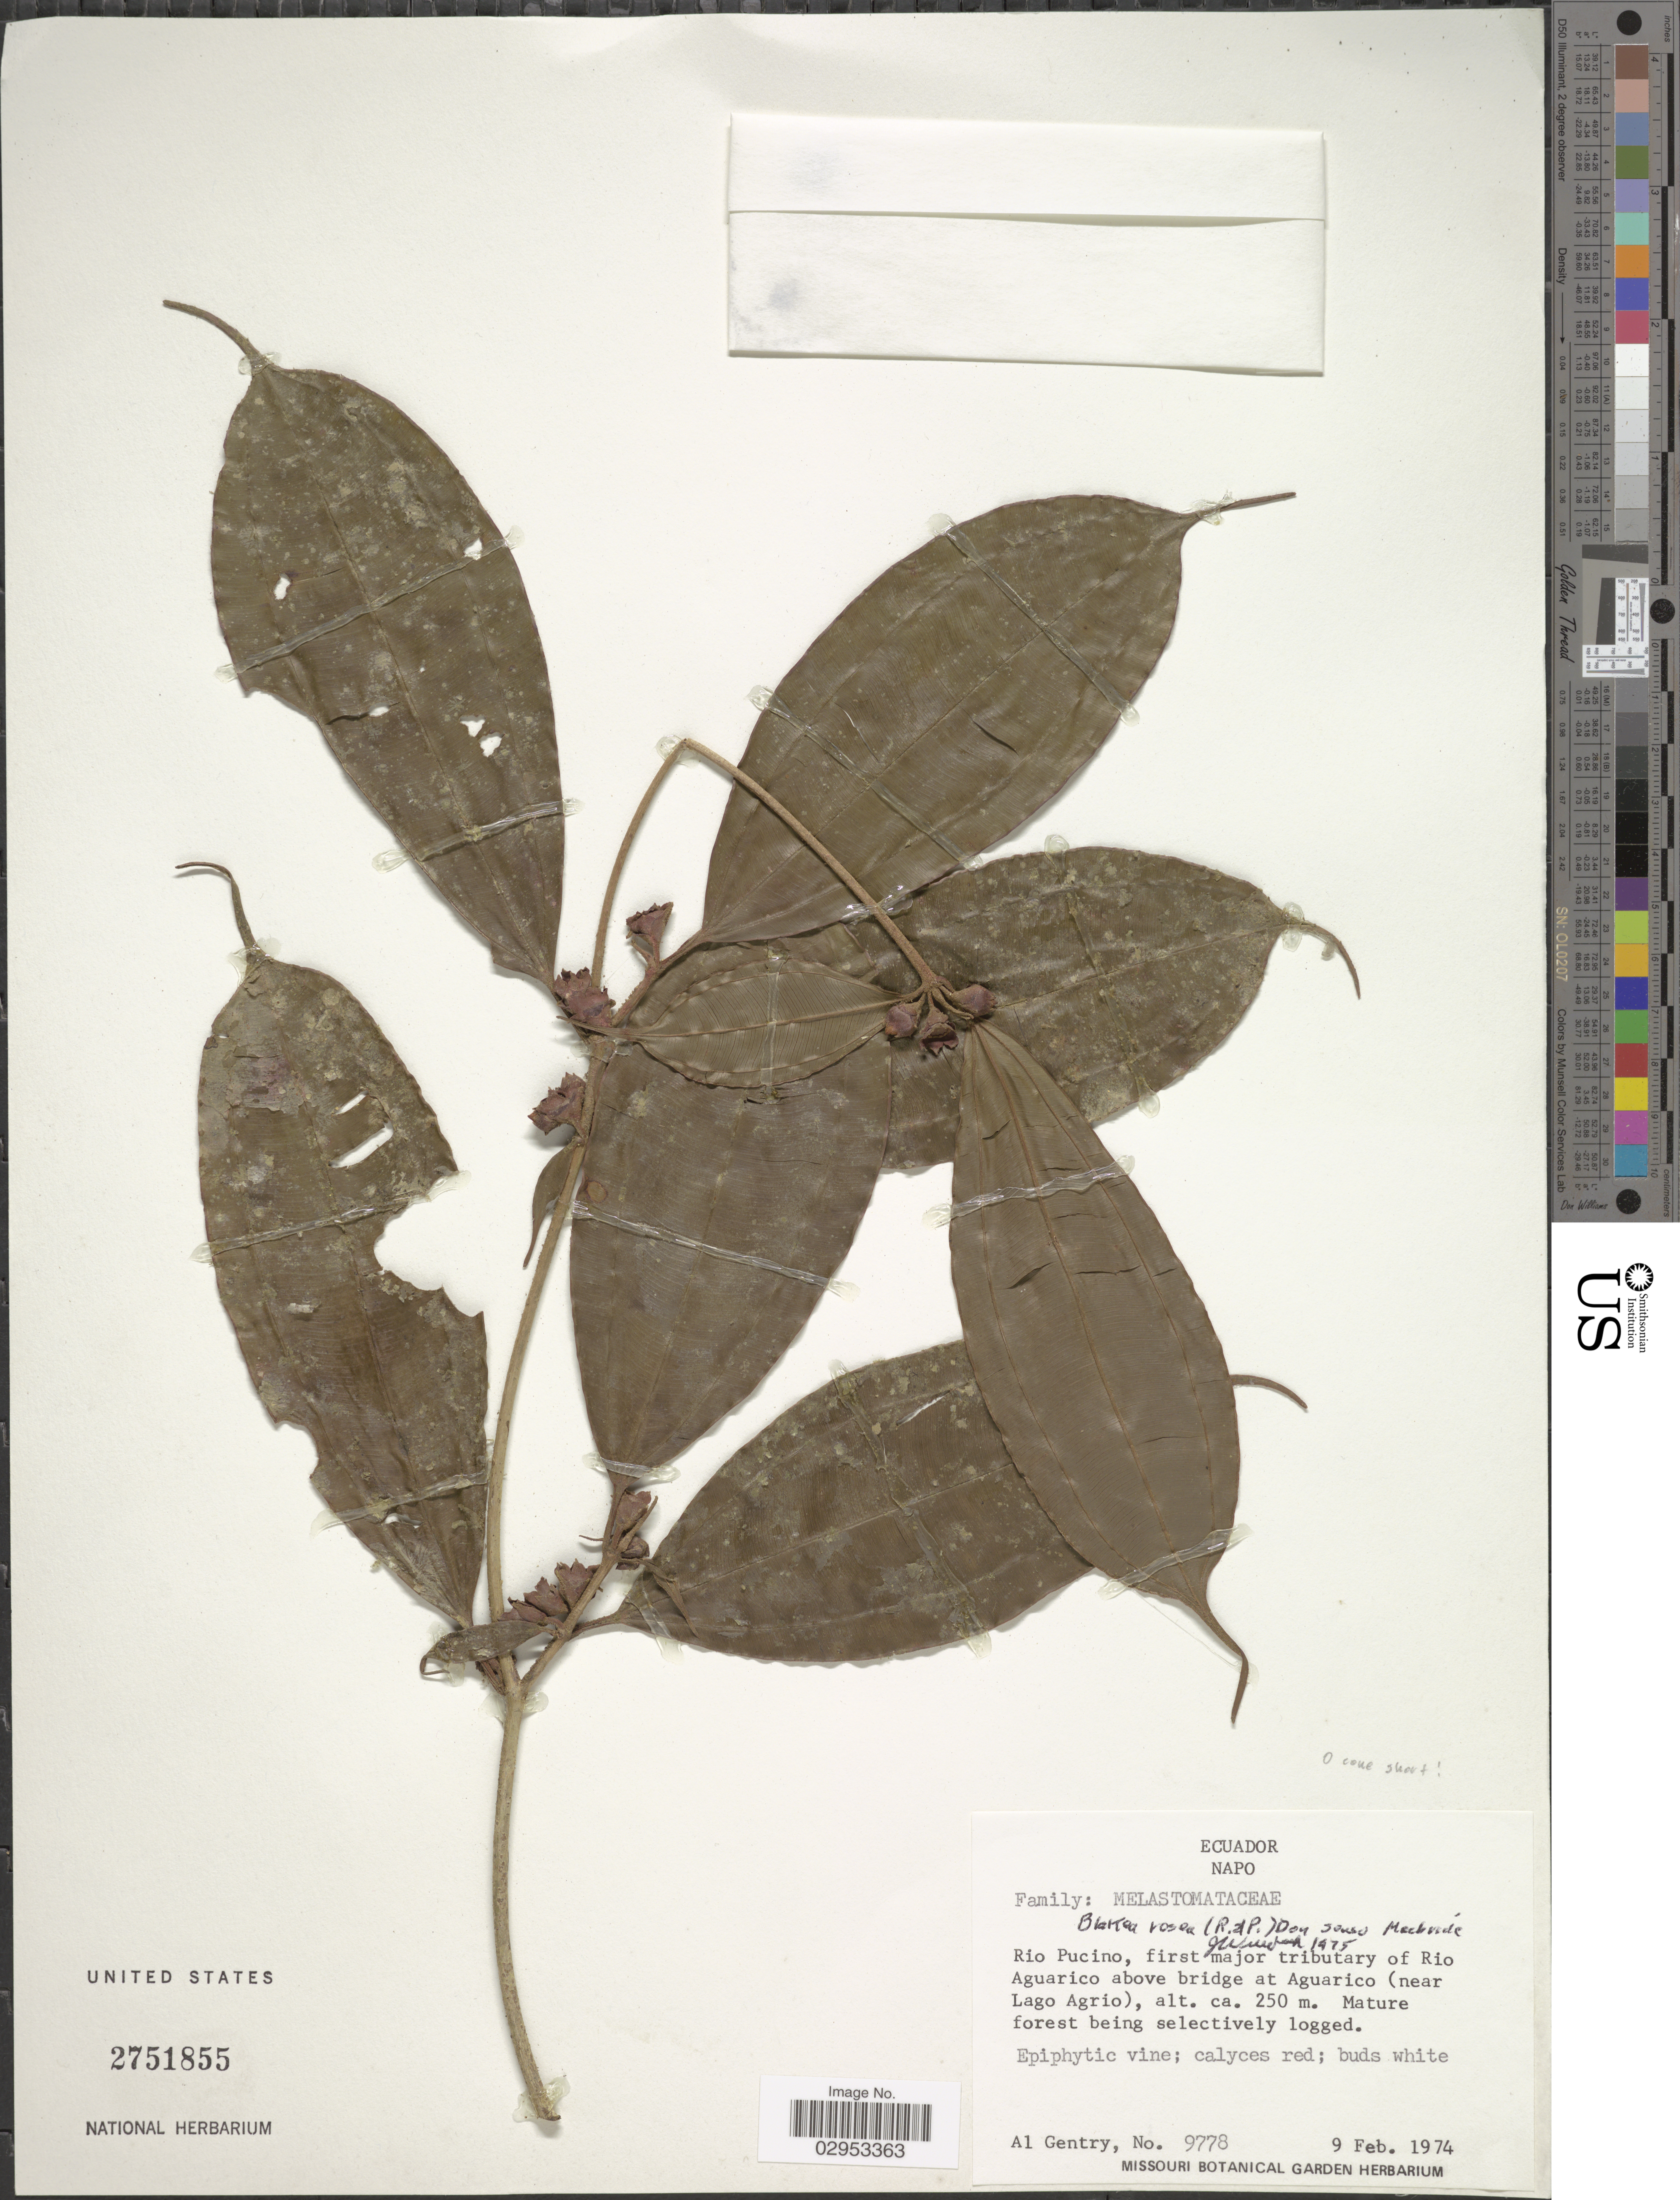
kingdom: Plantae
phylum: Tracheophyta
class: Magnoliopsida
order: Myrtales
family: Melastomataceae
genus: Blakea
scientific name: Blakea rosea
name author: D. Don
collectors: A. H. Gentry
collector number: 9778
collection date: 1974-02-09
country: Ecuador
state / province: Napo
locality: Rio Pucino, first major tributary of Rio Aguarico above bridge at Aguarico (near Lago Agrio).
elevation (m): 250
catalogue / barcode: US 2751855